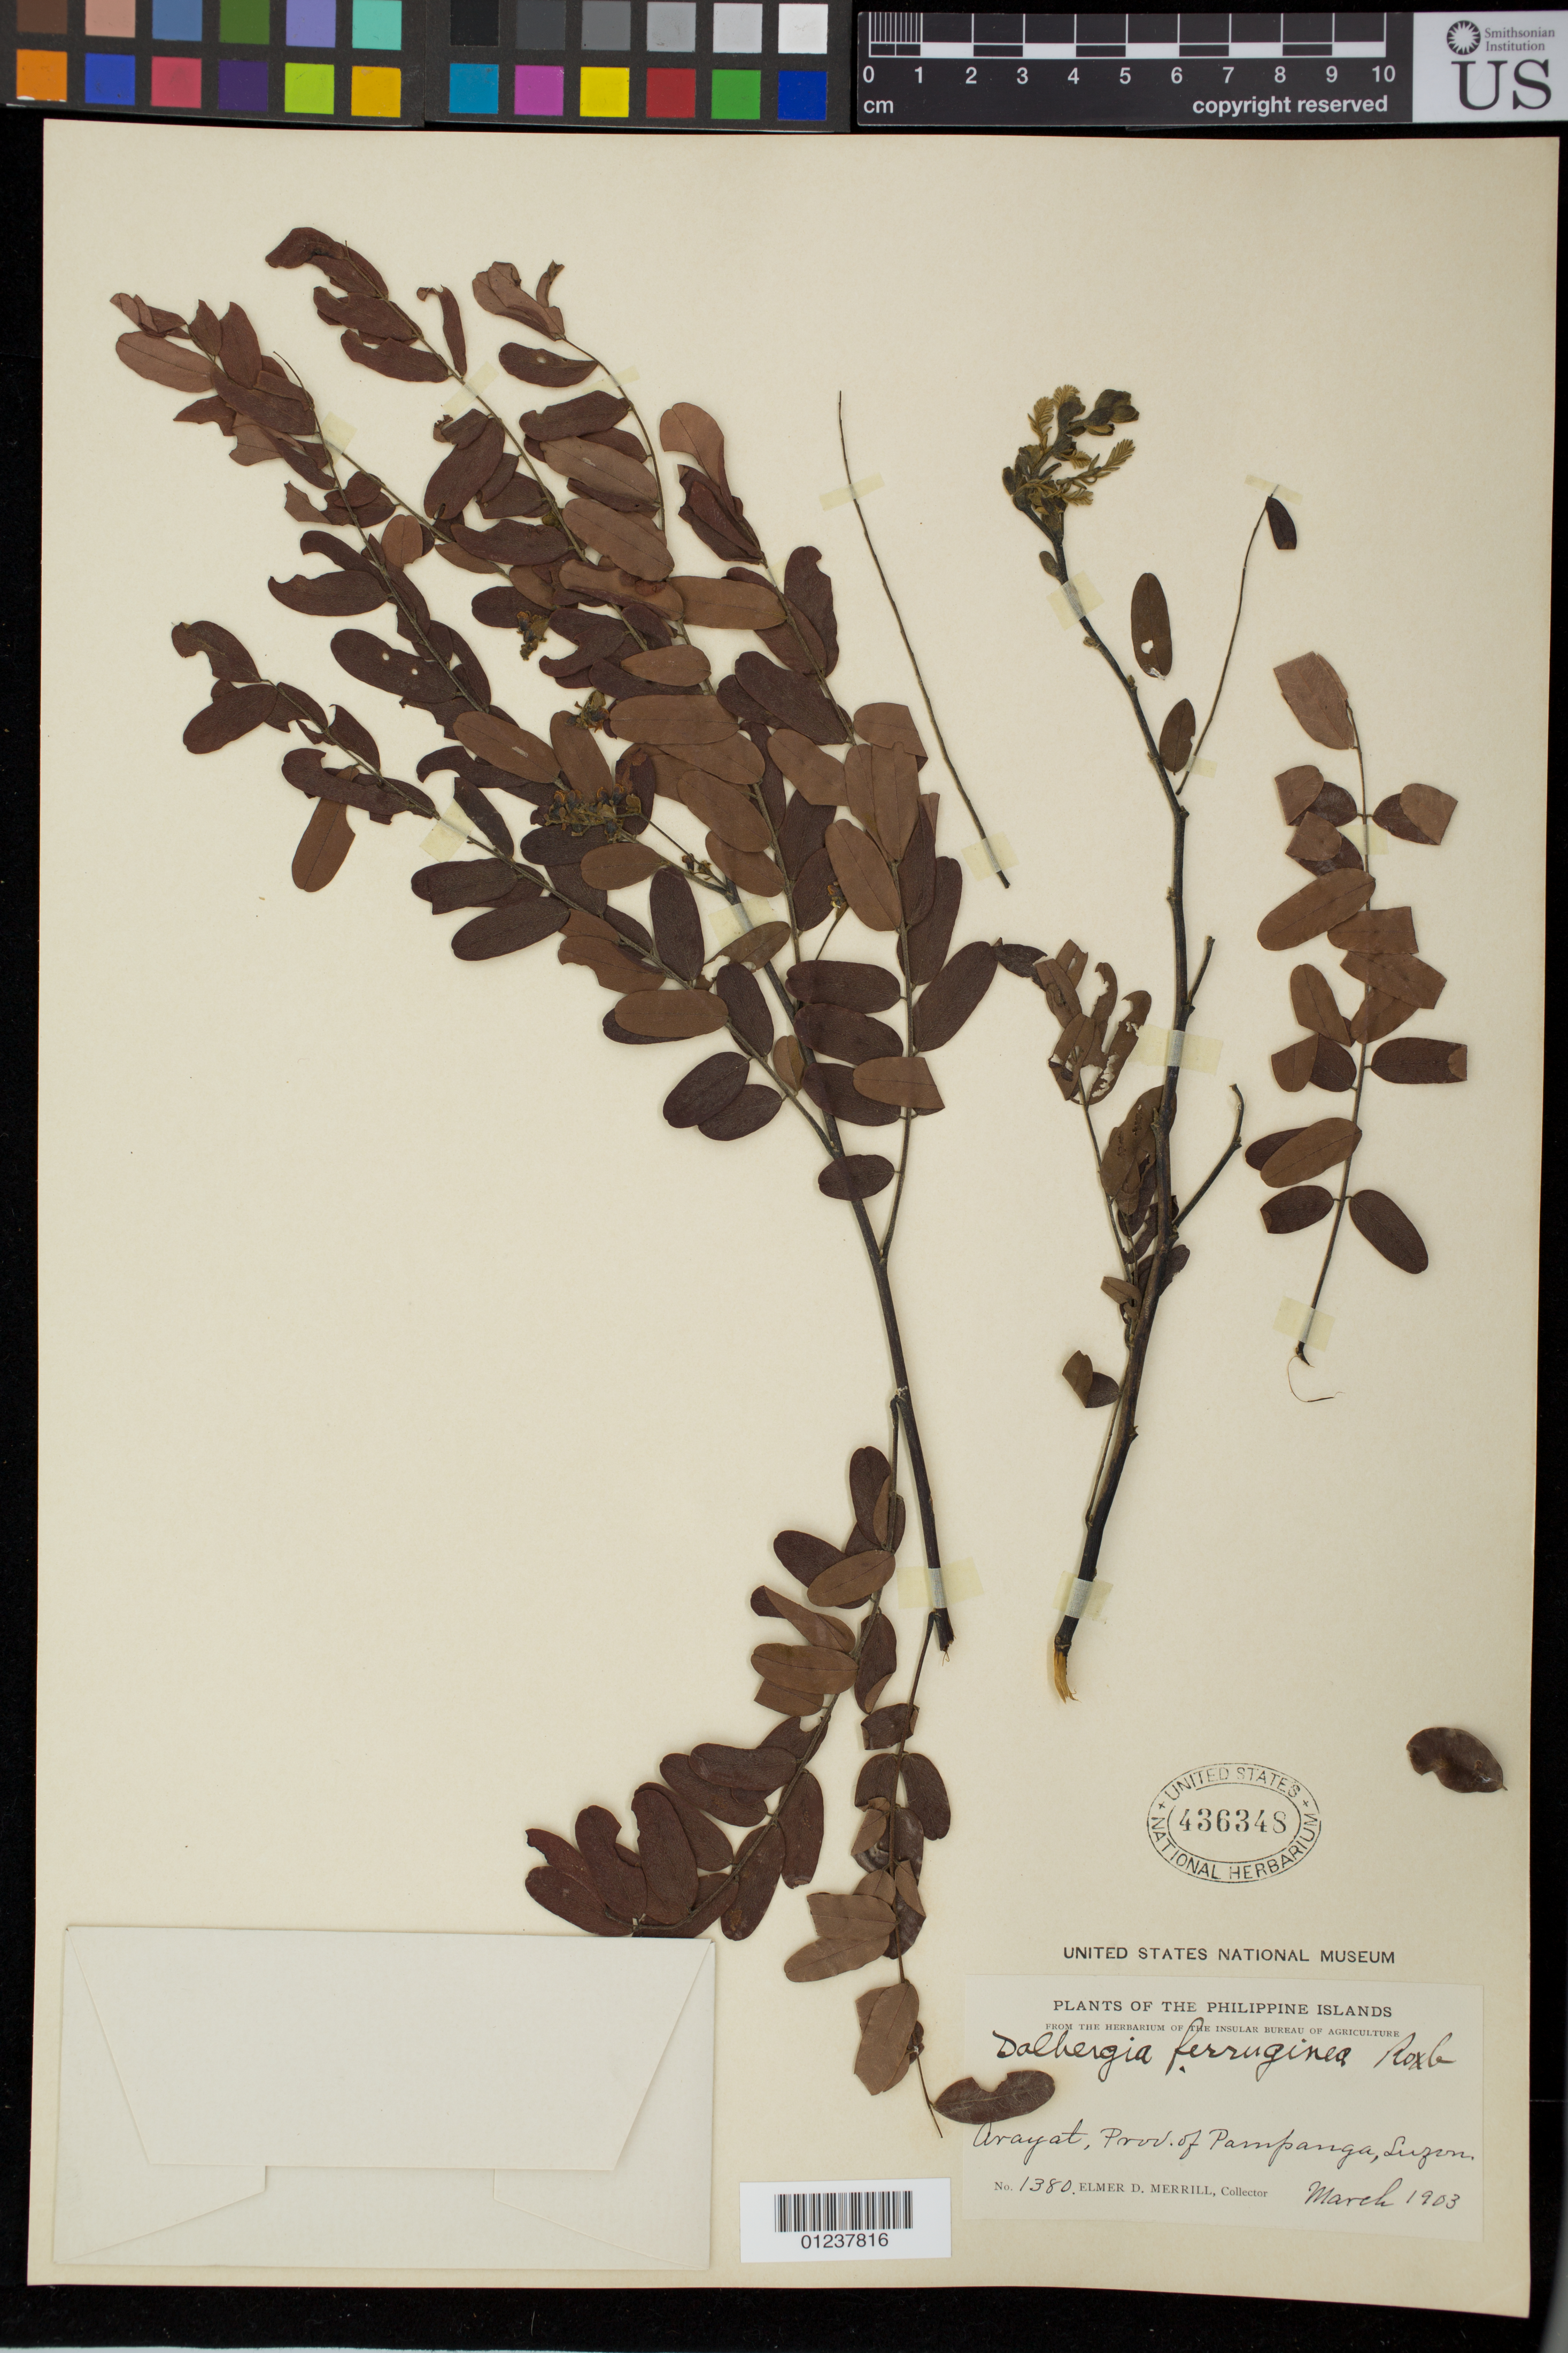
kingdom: Plantae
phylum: Tracheophyta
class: Magnoliopsida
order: Fabales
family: Fabaceae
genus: Dalbergia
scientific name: Dalbergia ferruginea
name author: Roxb.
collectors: E. D. Merrill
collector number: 1380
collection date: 1903-03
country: Philippines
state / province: Central Luzon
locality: Arayat, Prov. of Pampanga, Luzon.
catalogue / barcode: US 436348